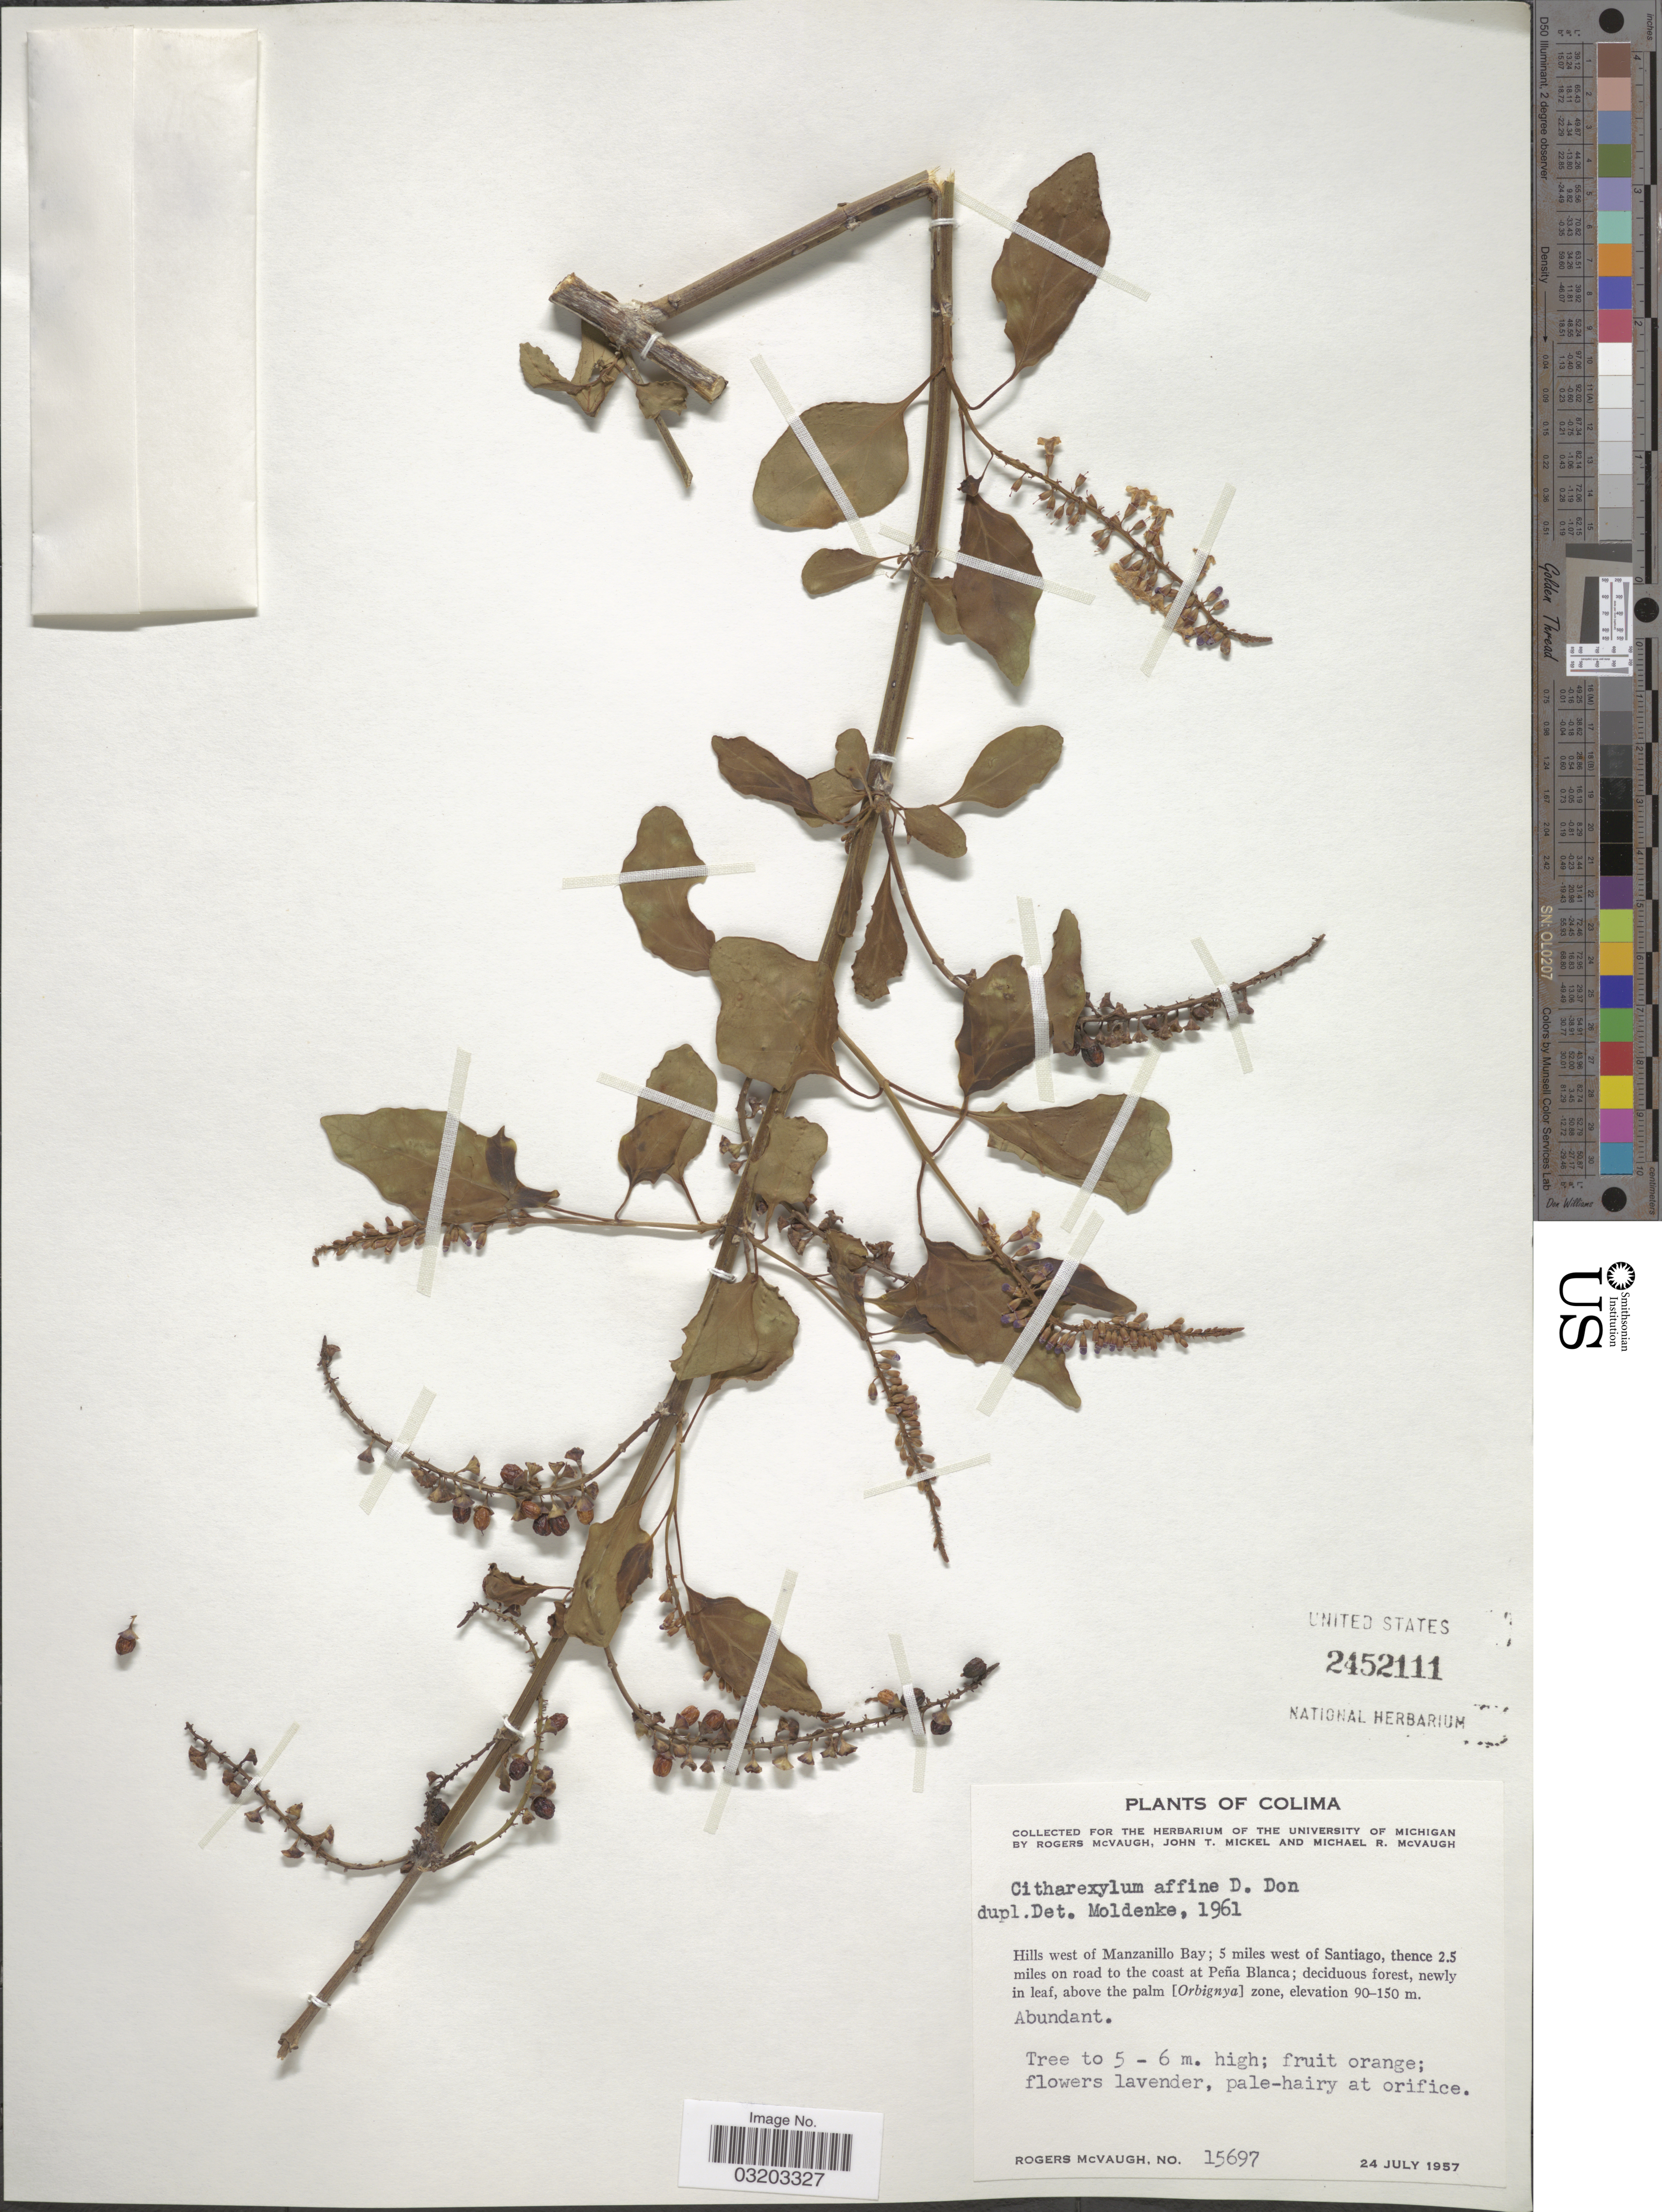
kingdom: Plantae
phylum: Tracheophyta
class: Magnoliopsida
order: Lamiales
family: Verbenaceae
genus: Citharexylum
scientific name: Citharexylum affine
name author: D. Don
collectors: R. McVaugh, J. T. Mickel & R. McVaugh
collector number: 15697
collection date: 1957-07-24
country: Mexico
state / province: Colima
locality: Hills west of Manzanillo Bay; 5 miles west of Santiago, thence 2.5 miles on road to the coast at Peña Blanca.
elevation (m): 90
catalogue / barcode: US 2452111